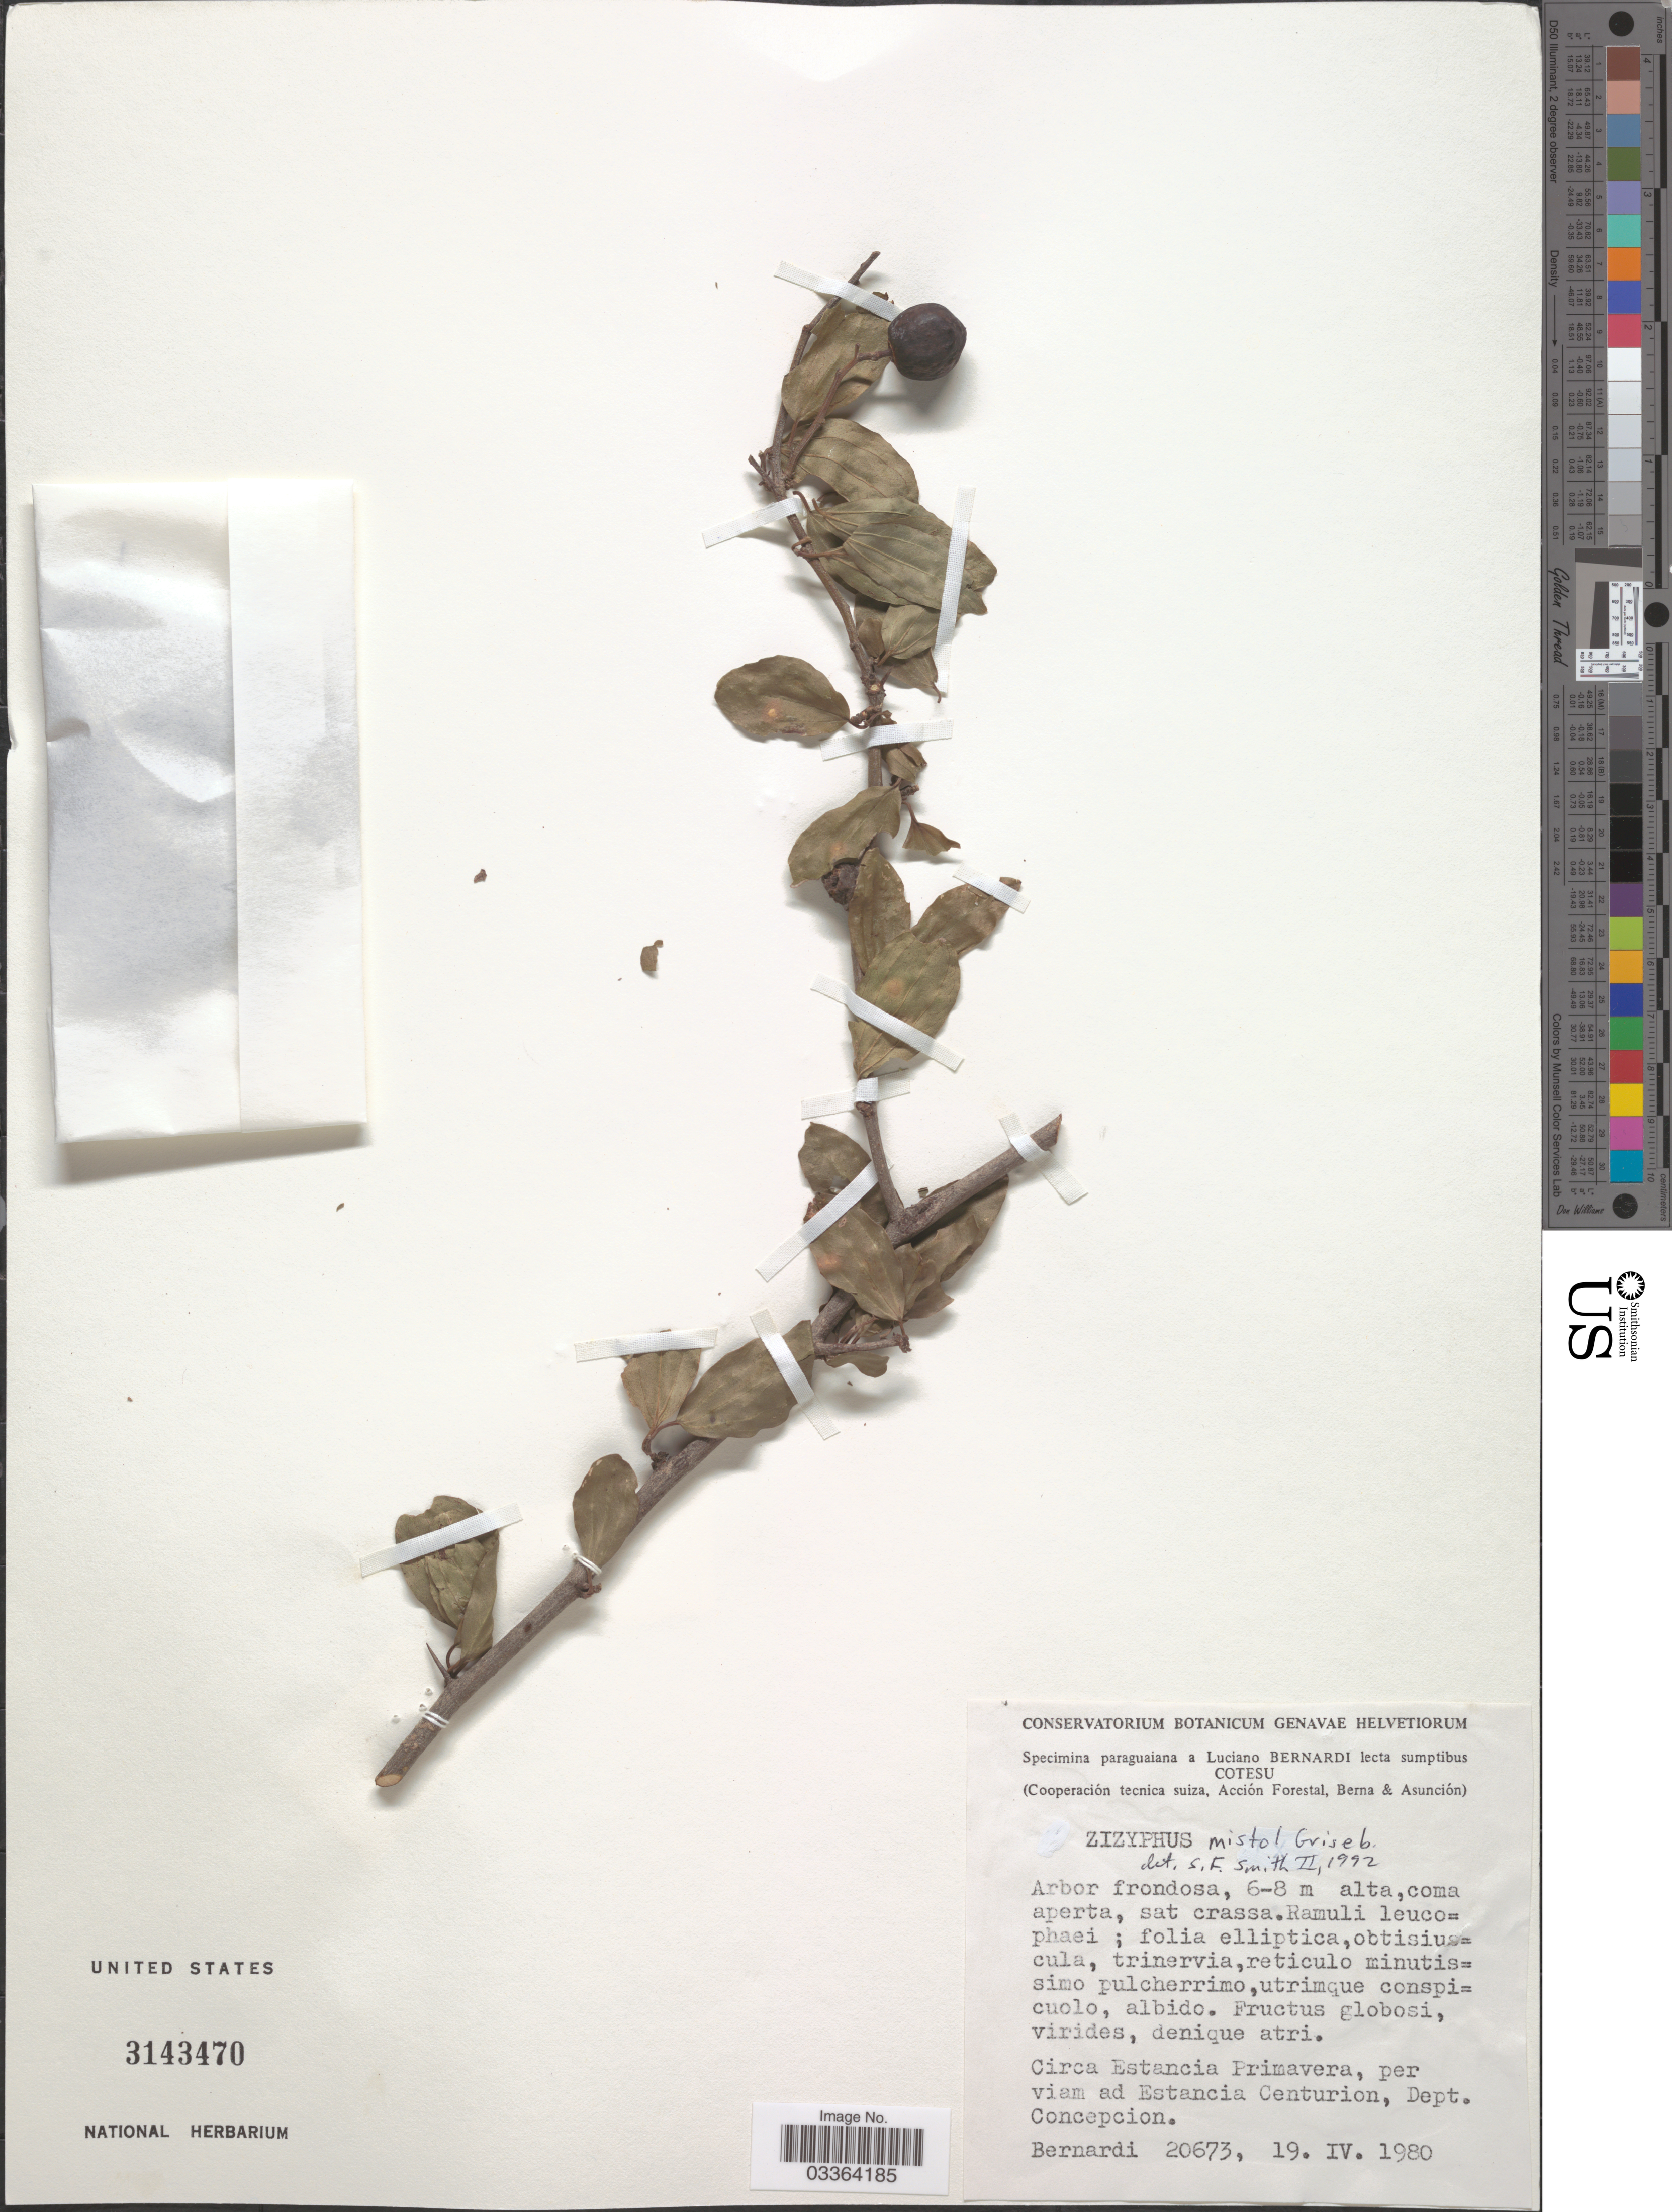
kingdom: Plantae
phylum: Tracheophyta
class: Magnoliopsida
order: Rosales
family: Rhamnaceae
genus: Sarcomphalus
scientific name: Sarcomphalus mistol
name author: (Griseb.) Hauenschild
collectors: L. Bernardi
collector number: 20673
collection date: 1980-04-19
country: Paraguay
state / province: Concepcion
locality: Circa Estancia Primavera, per viam ad Estancia Centurion, Dept. Concepcion.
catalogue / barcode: US 3143470